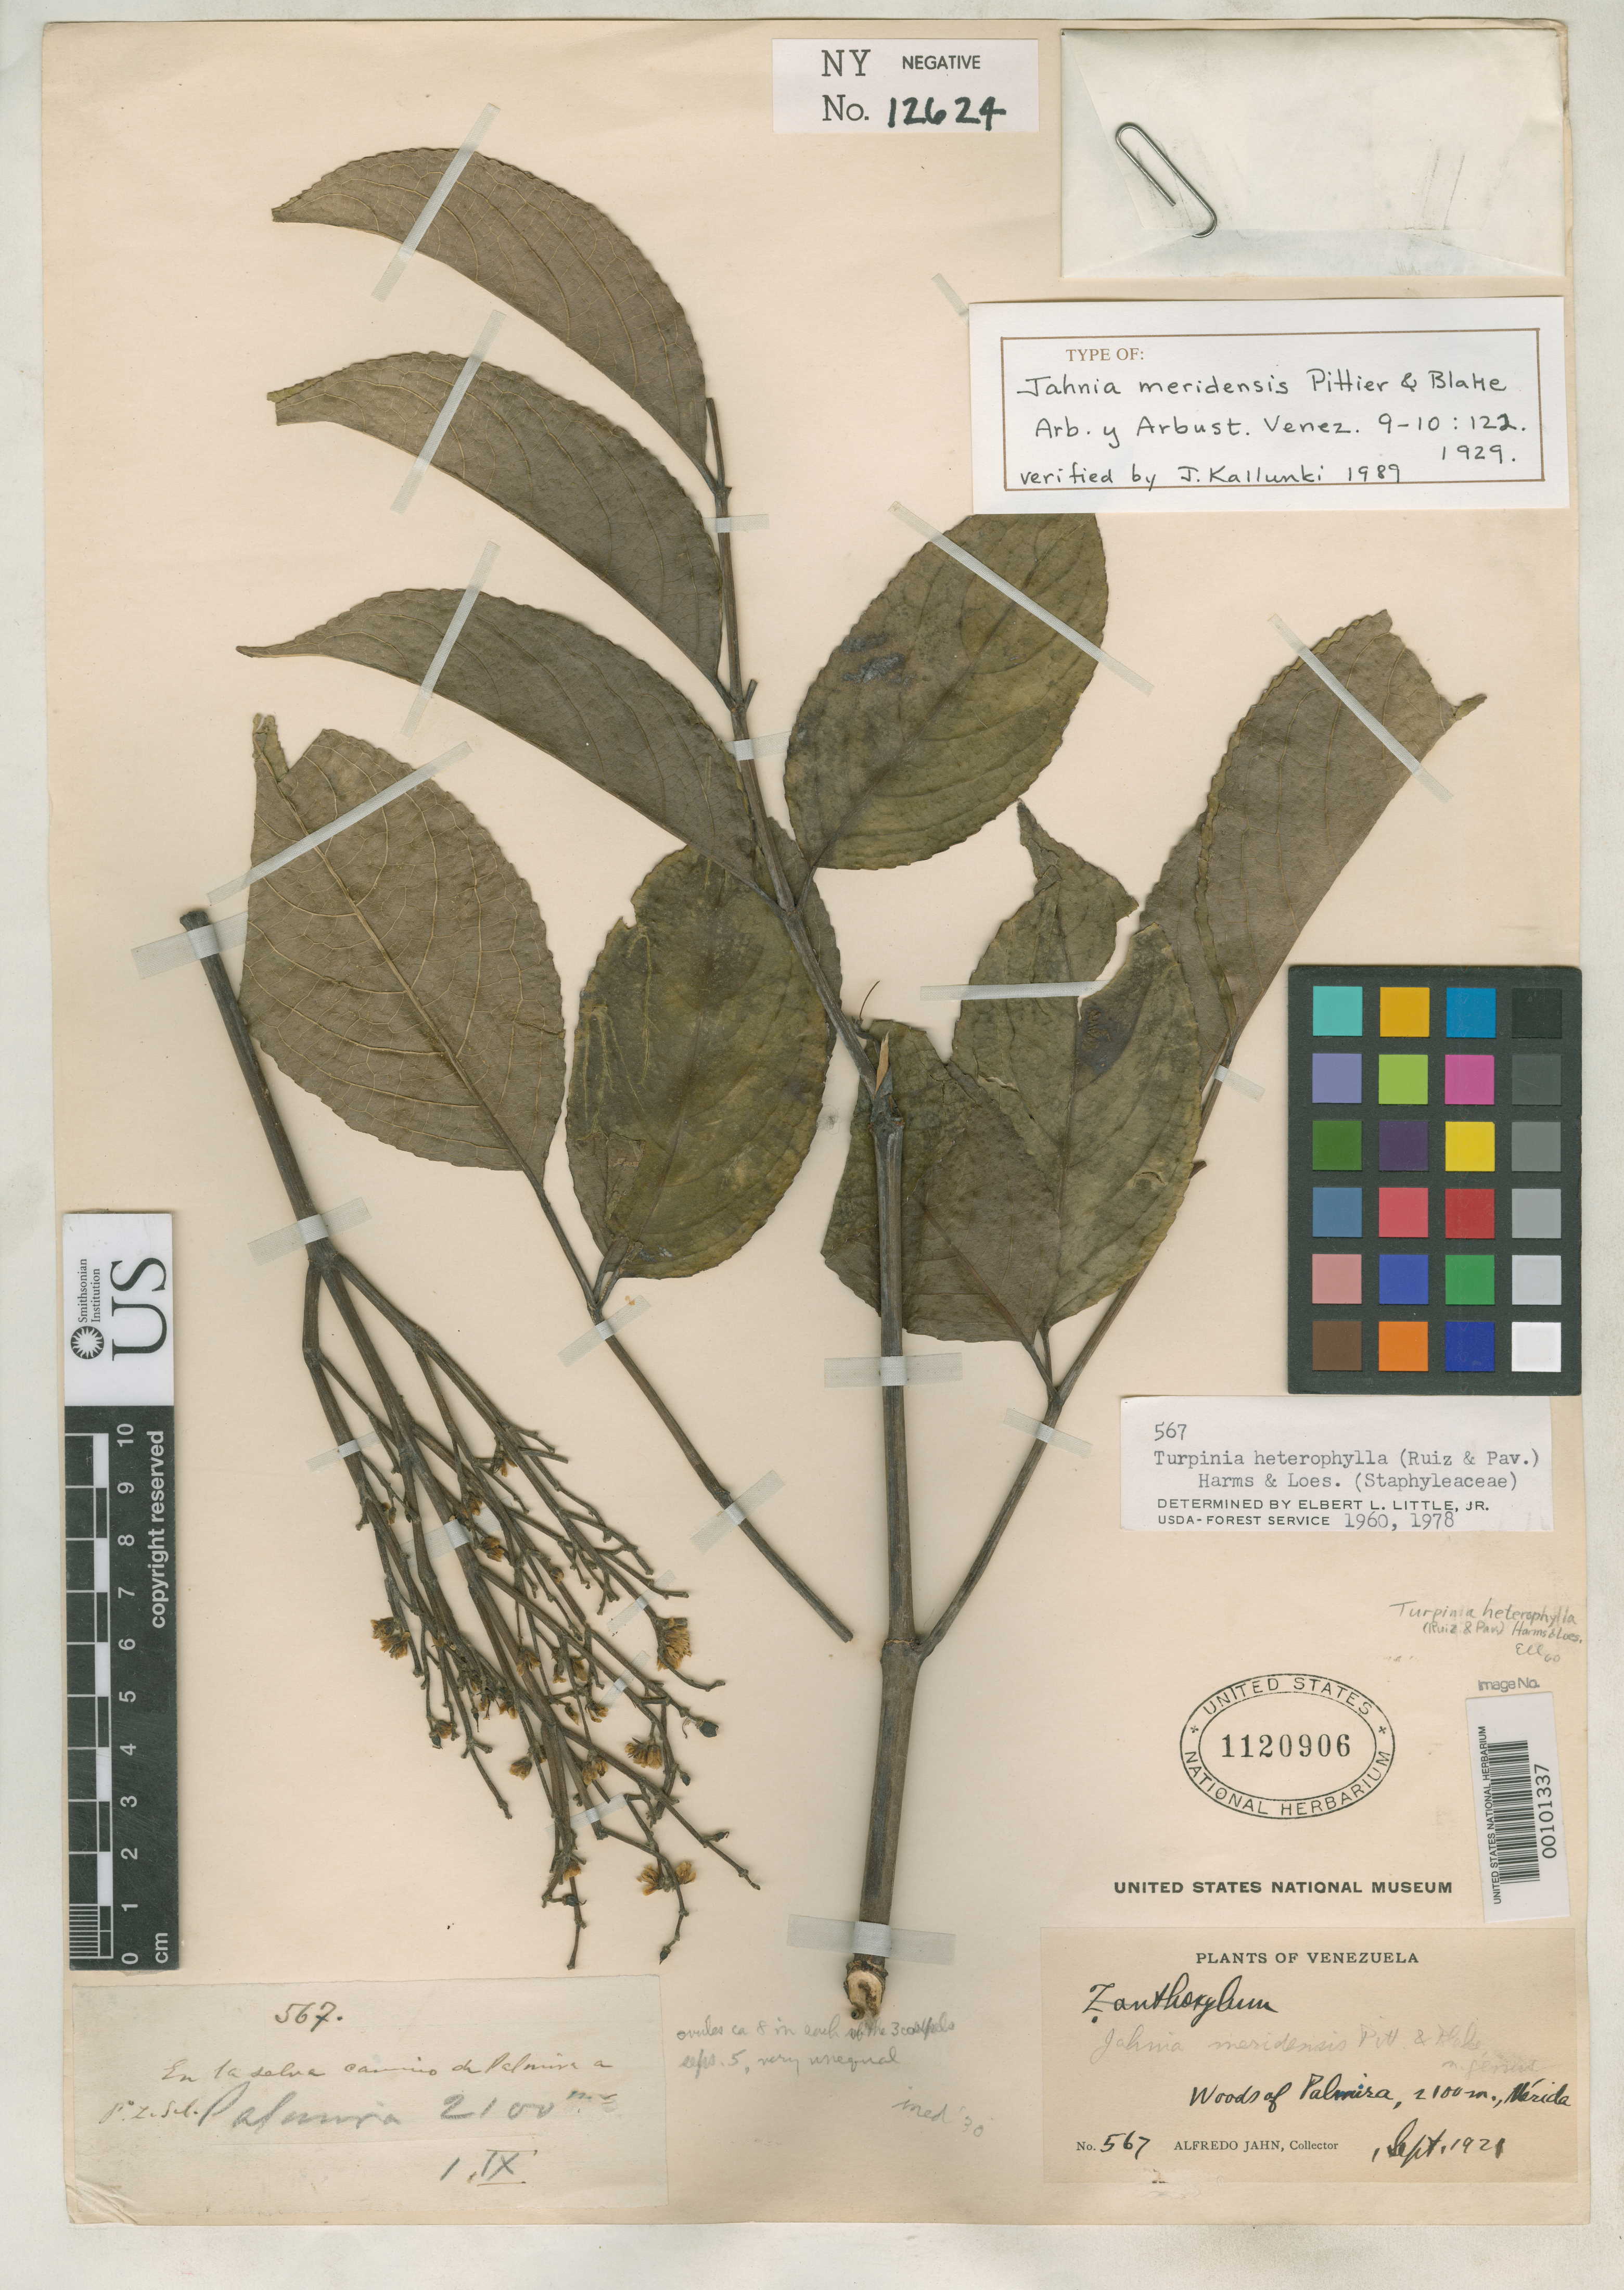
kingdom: Plantae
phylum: Tracheophyta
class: Magnoliopsida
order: Crossosomatales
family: Staphyleaceae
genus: Jahnia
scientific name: Jahnia meridensis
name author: Pittier & S.F. Blake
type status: Isotype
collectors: A. Jahn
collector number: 567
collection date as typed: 01 Sep 1908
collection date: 1908-09-01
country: Venezuela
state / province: Mérida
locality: Woods of Palmira.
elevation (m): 2100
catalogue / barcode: US 1120906